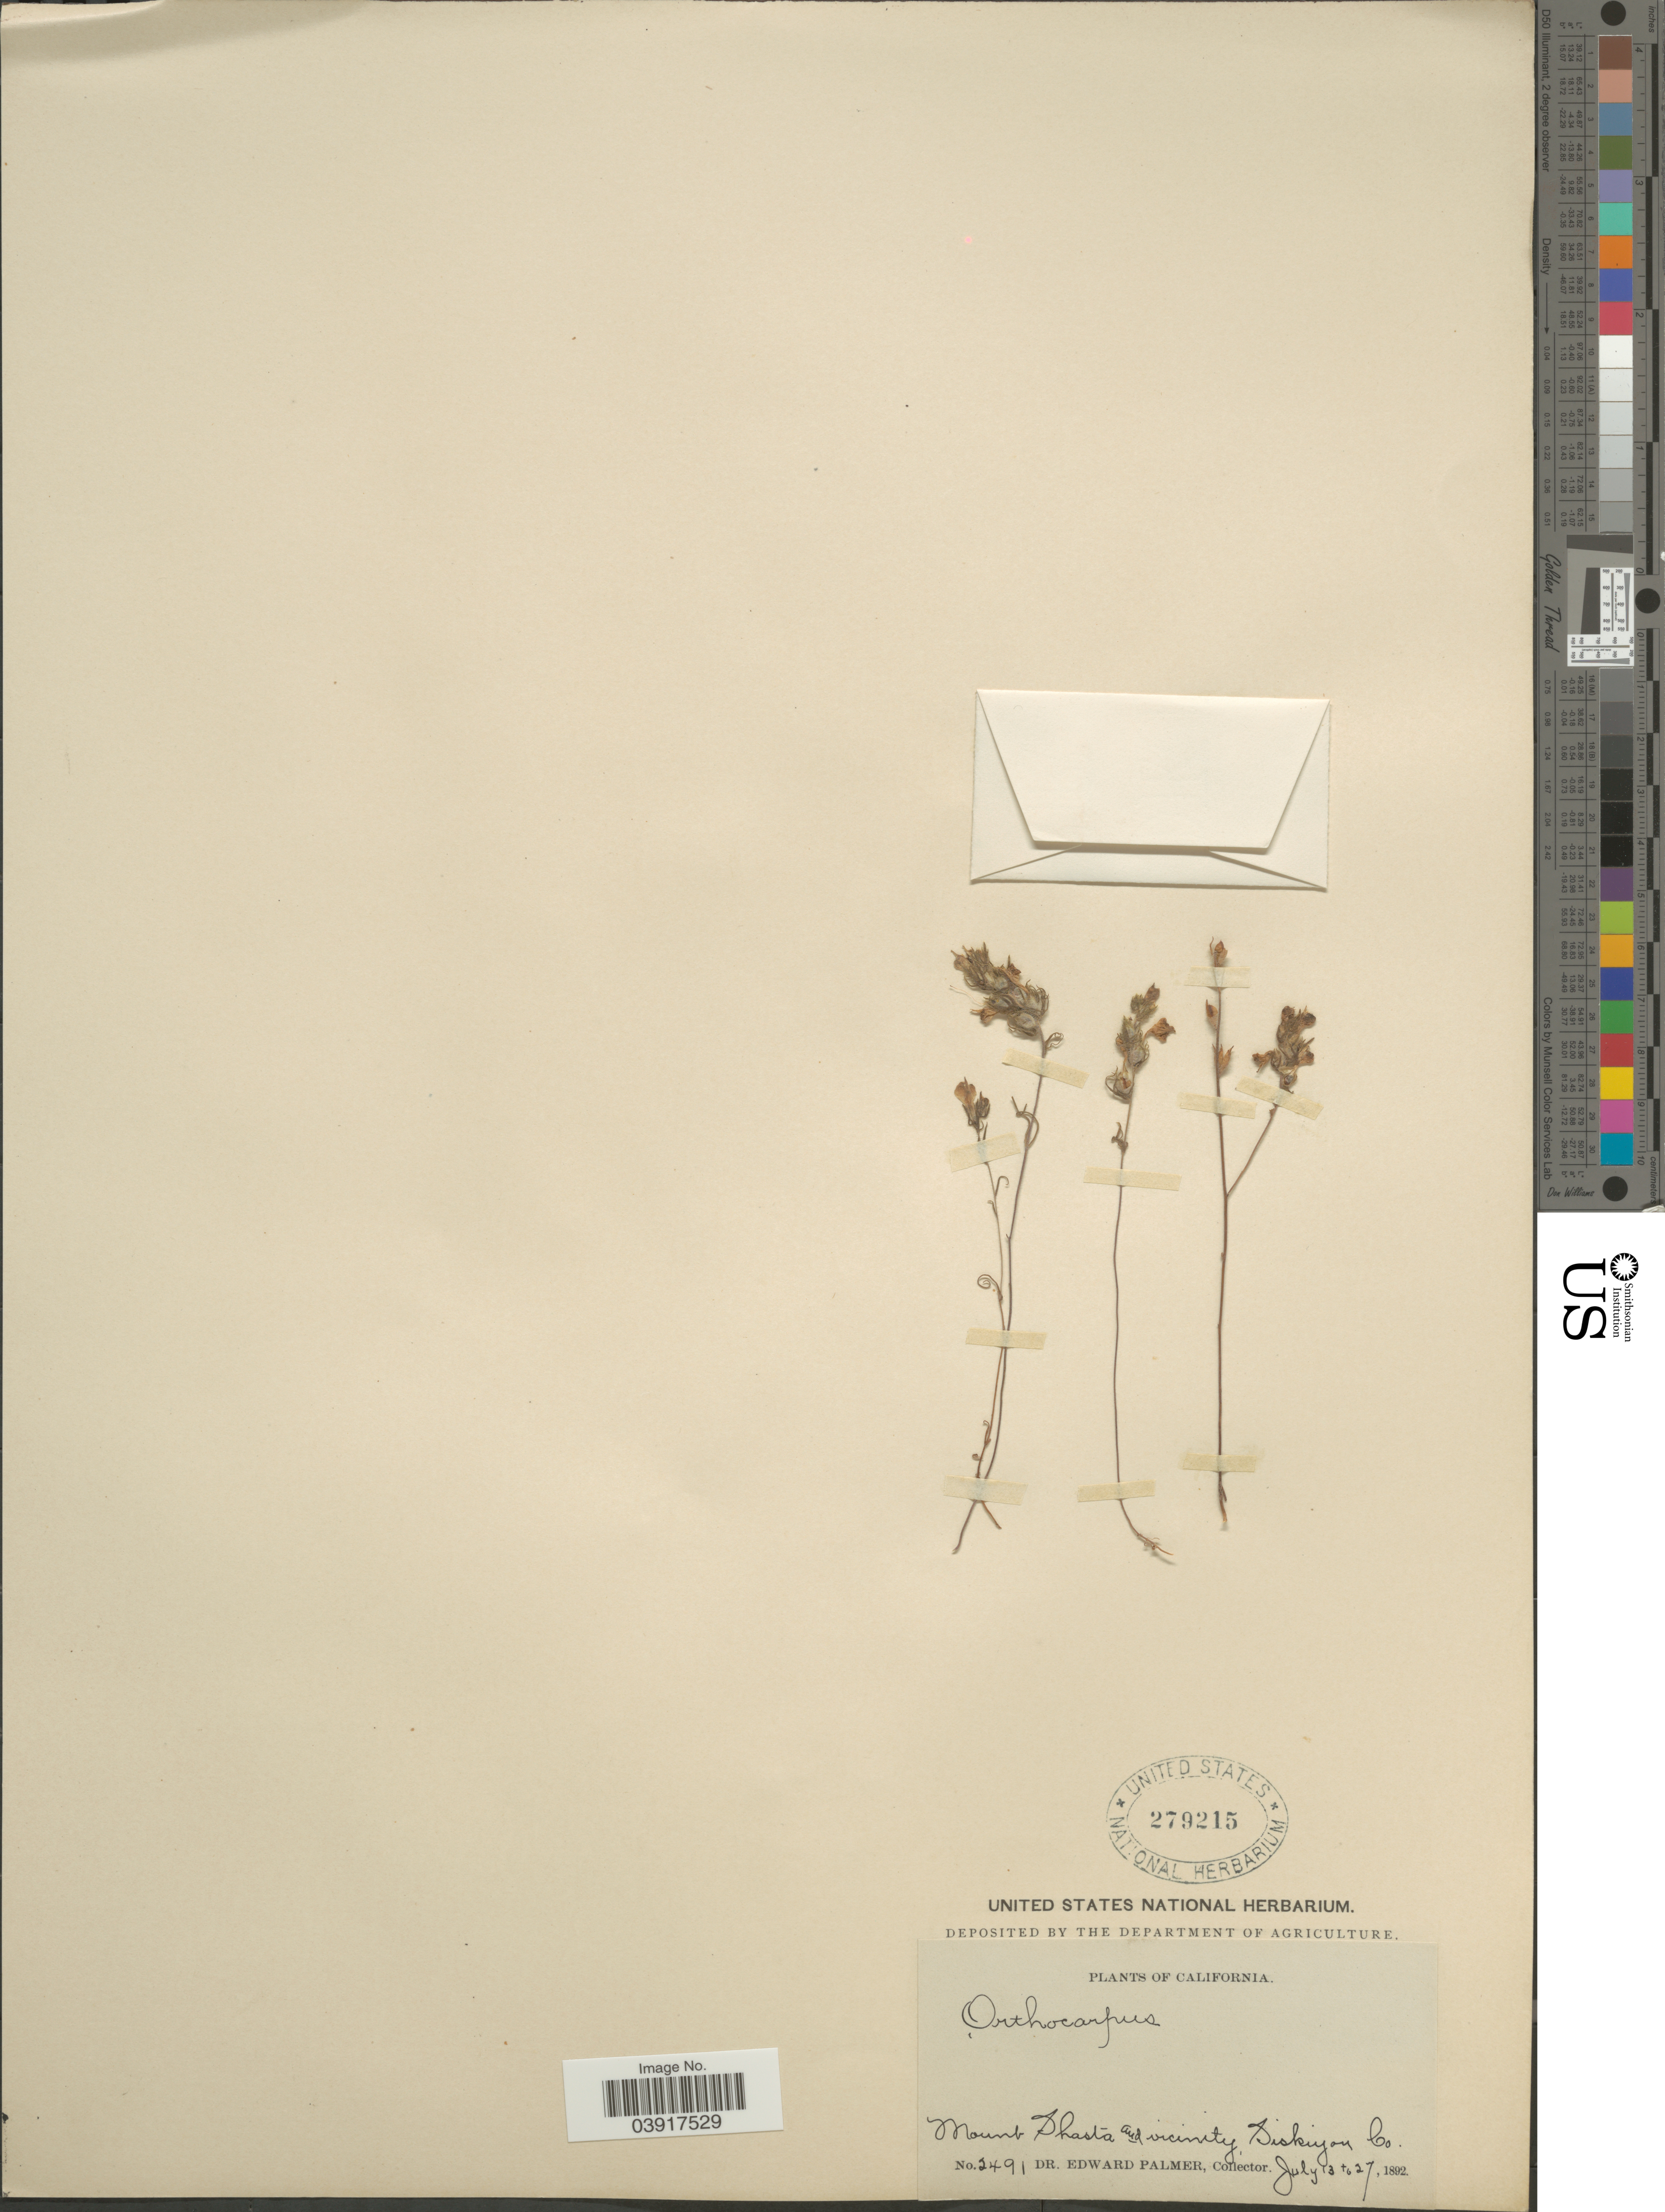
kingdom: Plantae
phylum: Tracheophyta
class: Magnoliopsida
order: Lamiales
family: Orobanchaceae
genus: Orthocarpus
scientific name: Orthocarpus lacerus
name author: Benth.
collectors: E. Palmer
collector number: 2491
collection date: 1892-07-13/1892-07-27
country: United States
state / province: California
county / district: Siskiyou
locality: Mount Shasta and vicinity, Siskiyou Co.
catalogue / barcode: US 279215